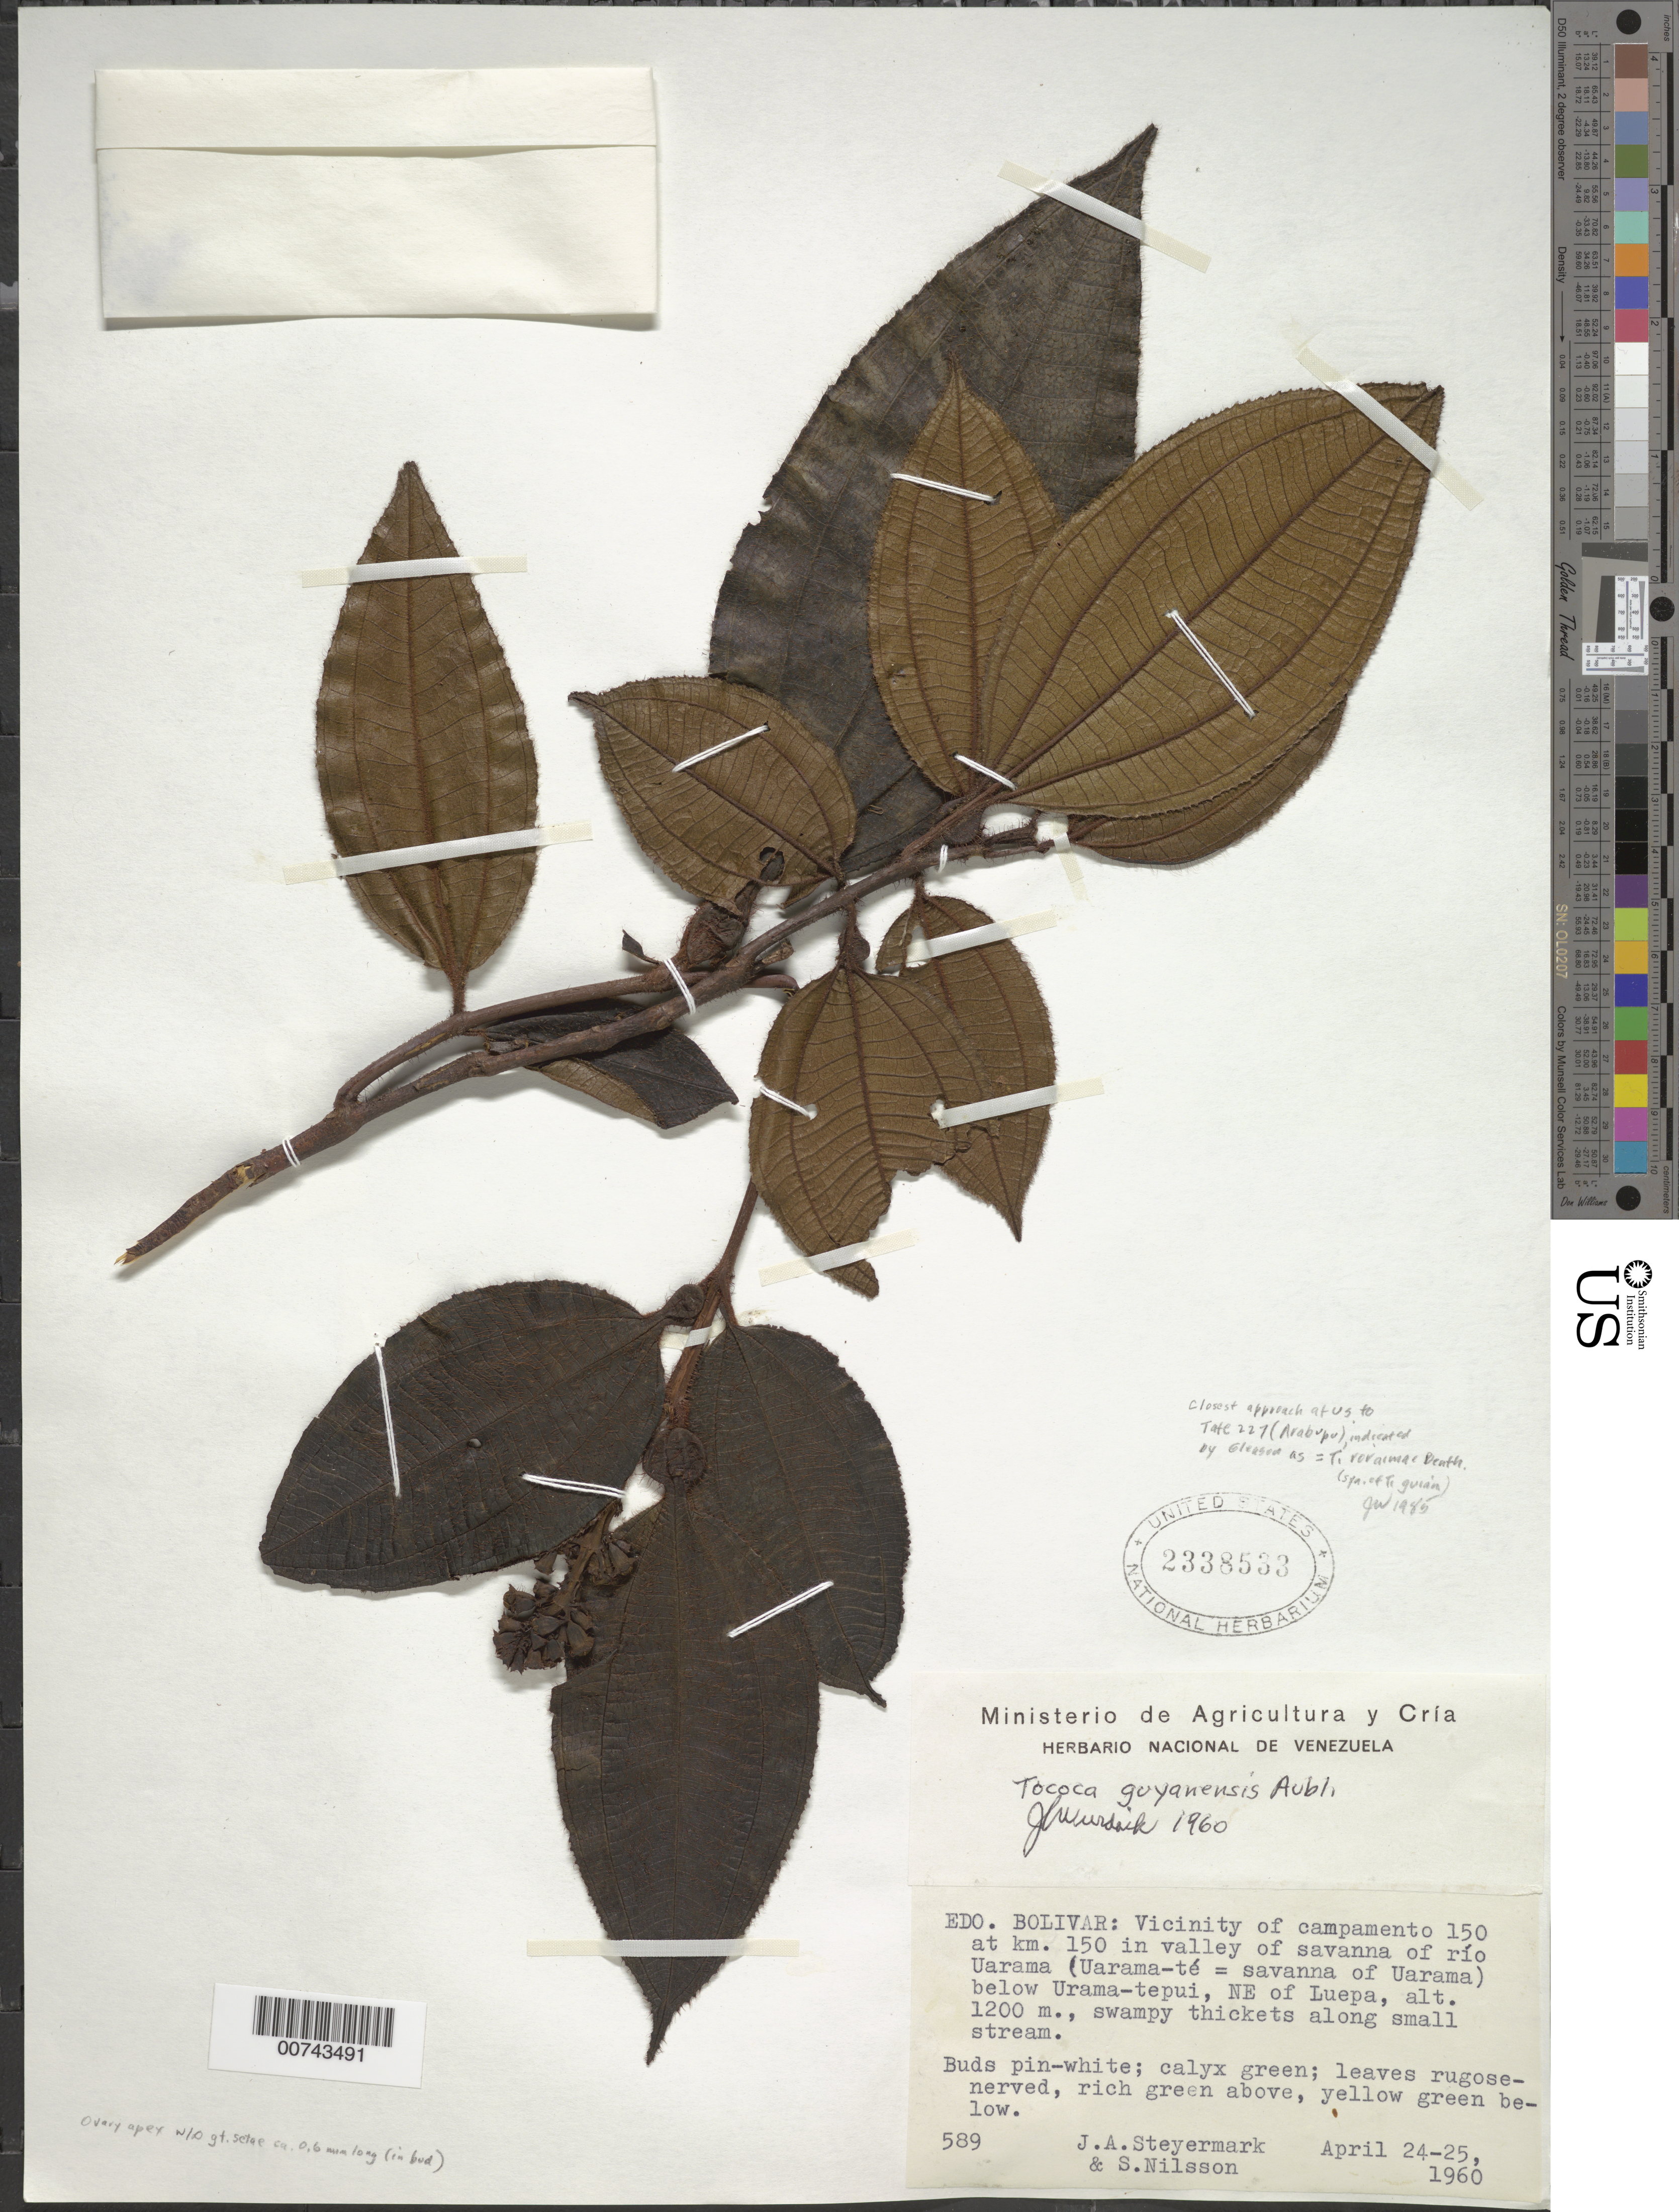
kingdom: Plantae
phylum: Tracheophyta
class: Magnoliopsida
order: Myrtales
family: Melastomataceae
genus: Tococa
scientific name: Tococa guianensis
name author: Aubl.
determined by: Wurdack, John J., (US), US (UNITED STATES)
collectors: J. Steyermark & S. Nilsson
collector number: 60 589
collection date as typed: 24-Apr-60 to 25-Apr-60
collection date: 1960-04-24/1960-04-25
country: Venezuela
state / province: Bolívar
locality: Río Uarama, below Uarama-tepuí, NE of Luepa, vic. of road campamento 150 at km 150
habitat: Swampy thickets along small stream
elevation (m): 1220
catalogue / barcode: US 2338533